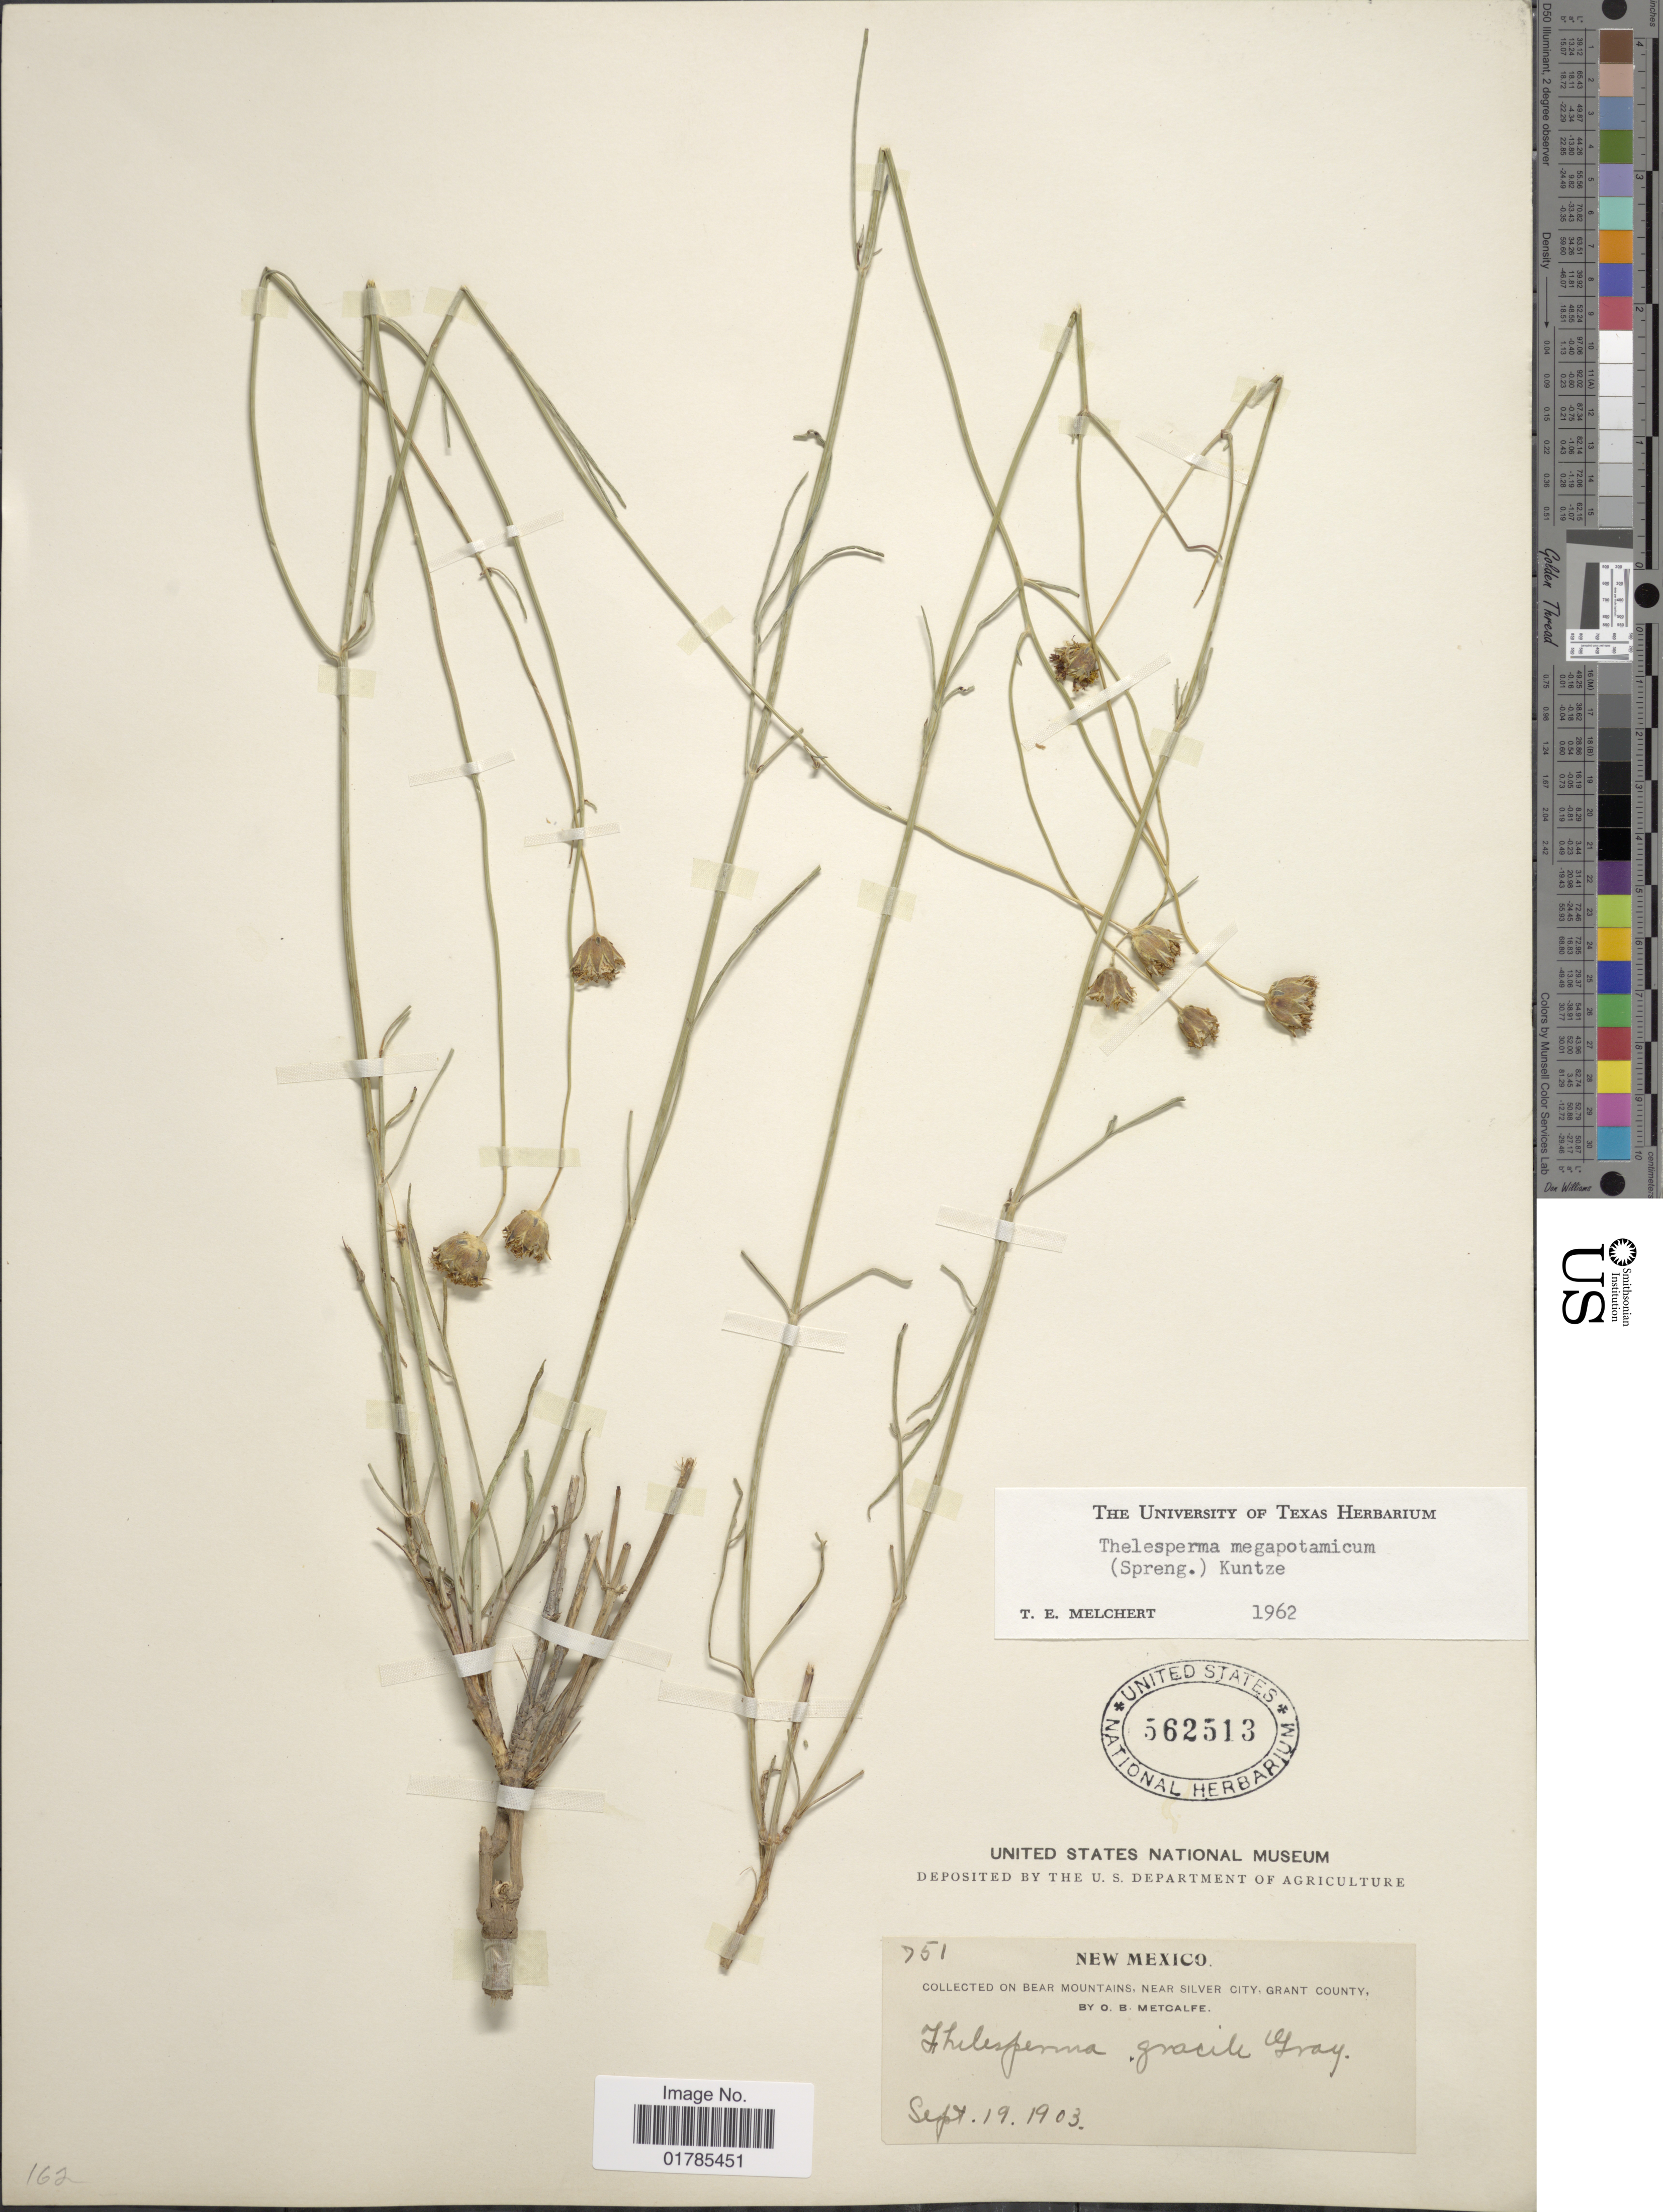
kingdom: Plantae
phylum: Tracheophyta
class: Magnoliopsida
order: Asterales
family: Asteraceae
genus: Thelesperma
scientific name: Thelesperma megapotamicum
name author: (Spreng.) Herter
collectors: O. B. Metcalfe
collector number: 751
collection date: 1903-09-19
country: United States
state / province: New Mexico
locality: Bear Mountains, Near Silver City, Grant County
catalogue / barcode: US 562513